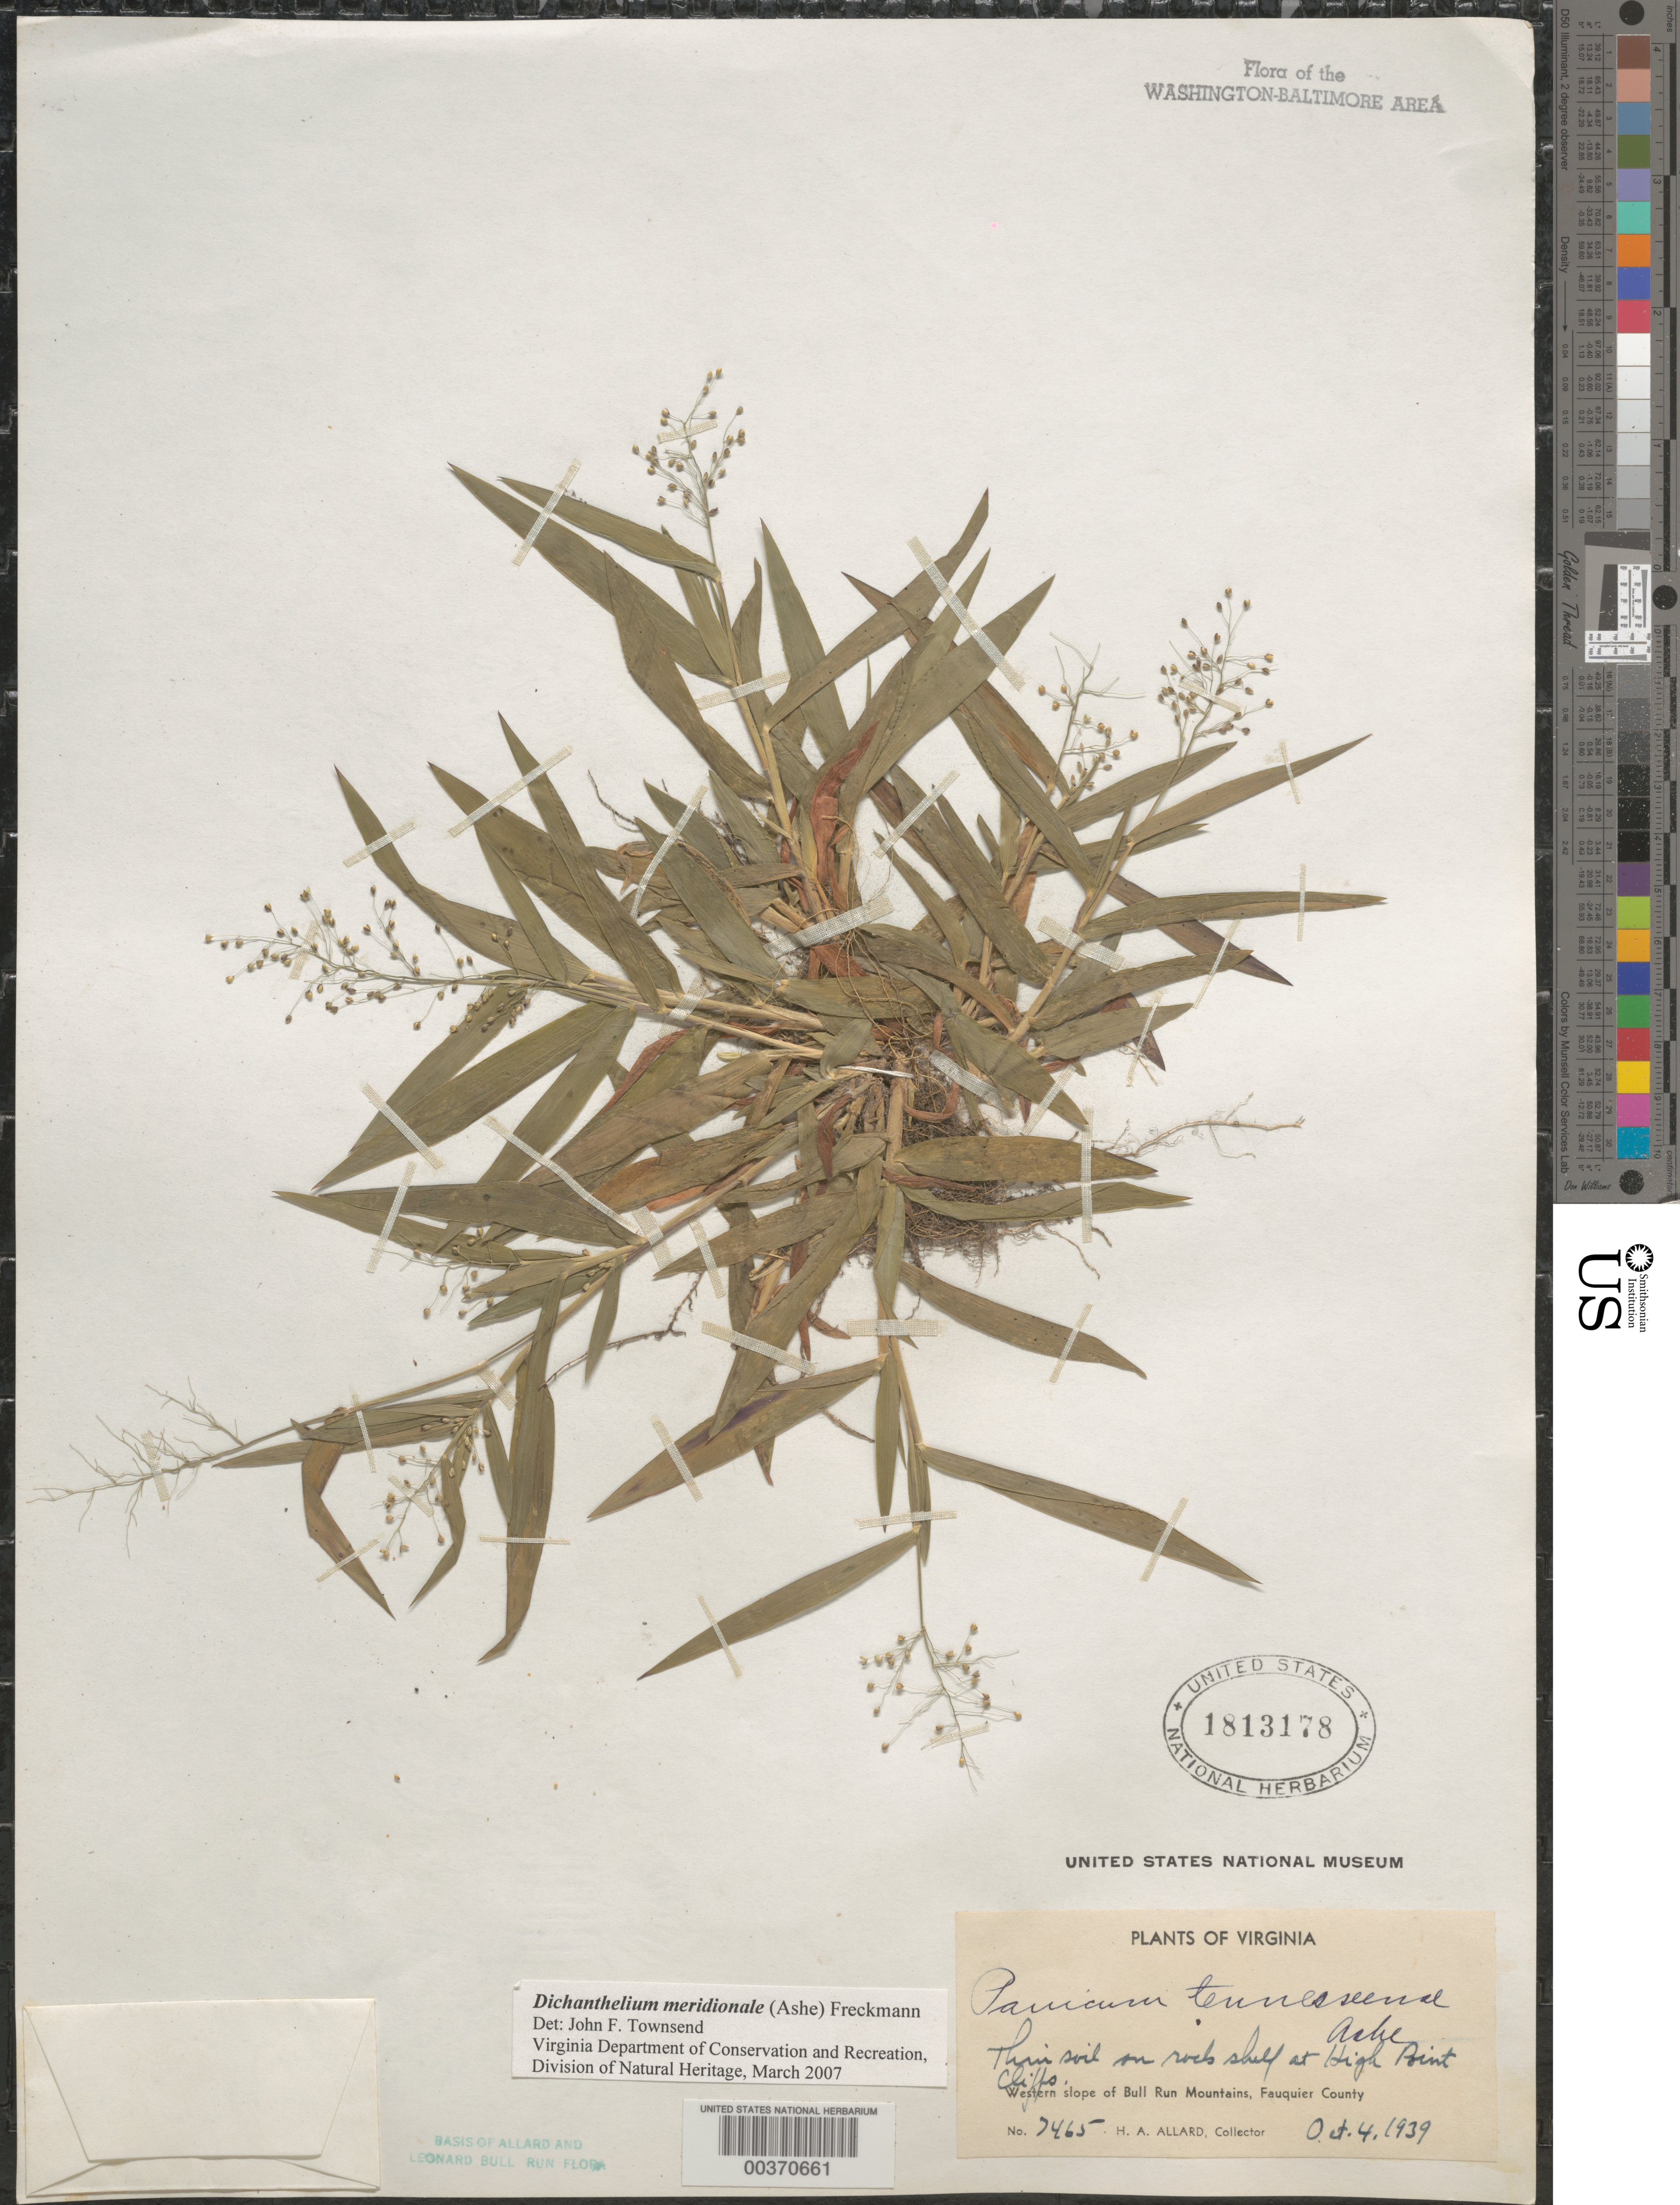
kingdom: Plantae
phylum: Tracheophyta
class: Liliopsida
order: Poales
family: Poaceae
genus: Dichanthelium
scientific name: Dichanthelium meridionale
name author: (Ashe) Freckmann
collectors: H. A. Allard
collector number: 7465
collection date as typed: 04 Oct 1939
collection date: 1939-10-04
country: United States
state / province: Virginia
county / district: Fauquier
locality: High Point Cliffs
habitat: Thin soil on rock shelf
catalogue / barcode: US 1813178